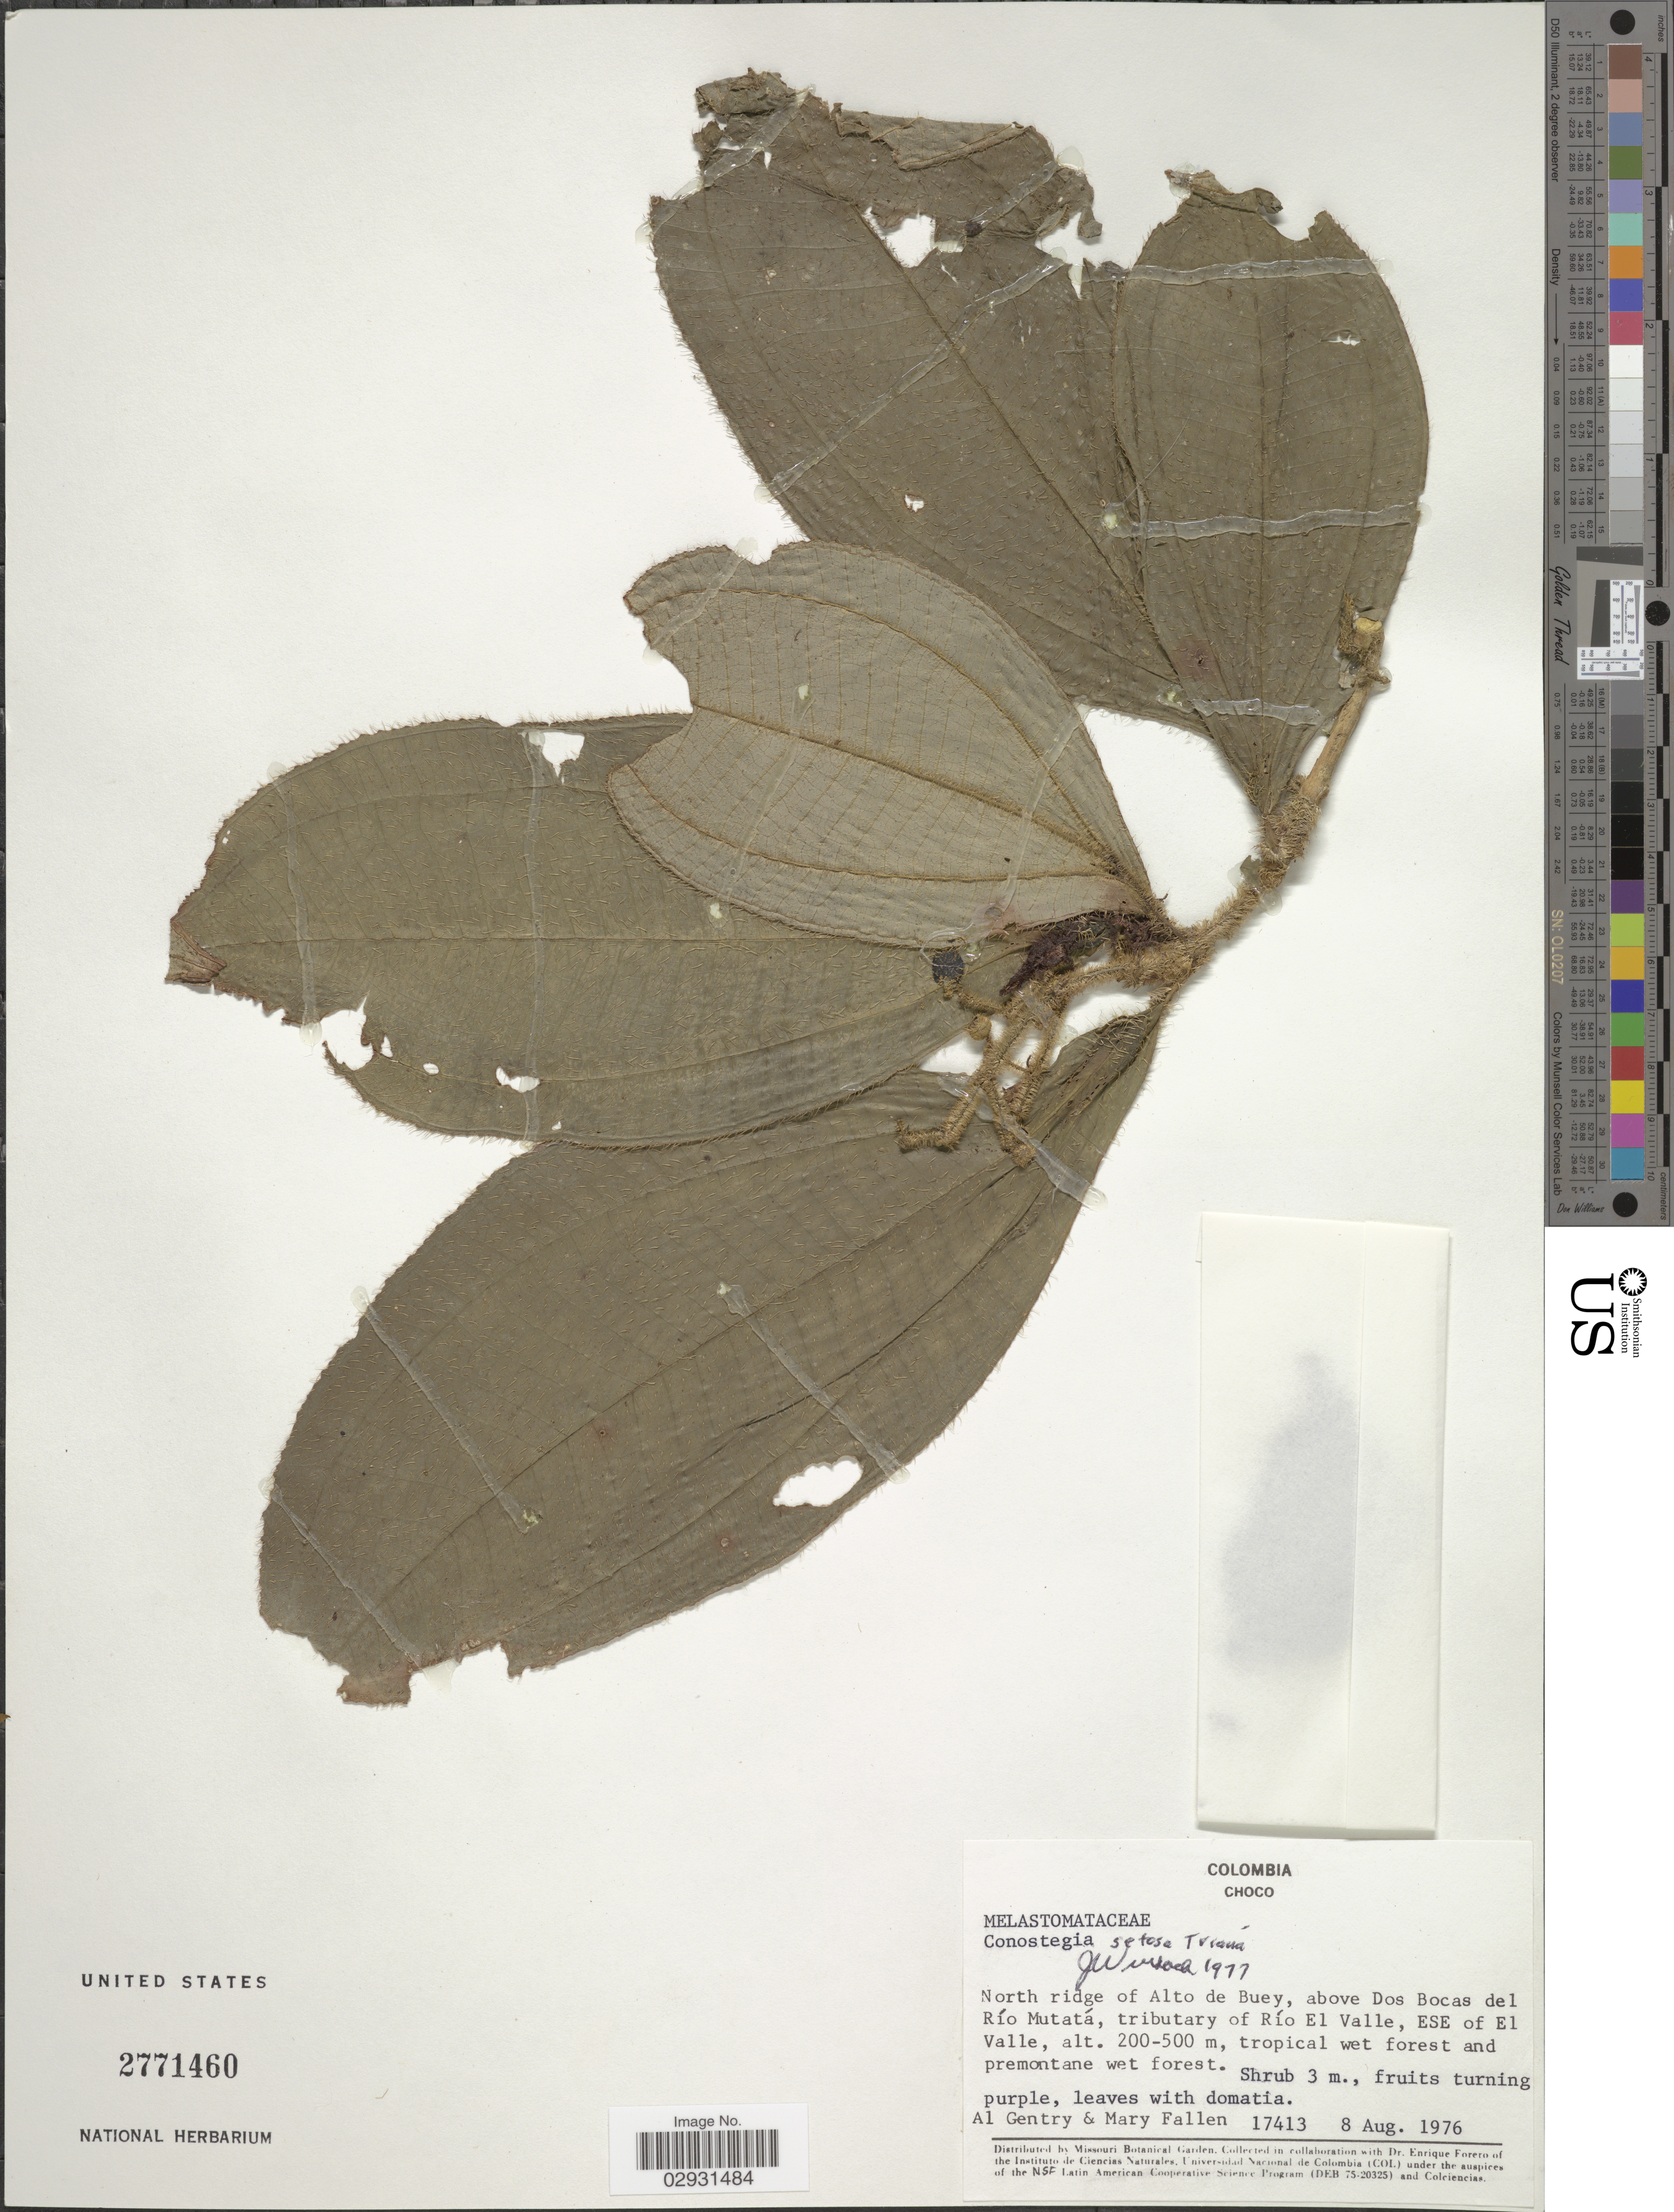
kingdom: Plantae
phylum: Tracheophyta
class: Magnoliopsida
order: Myrtales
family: Melastomataceae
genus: Conostegia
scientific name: Conostegia setosa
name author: Triana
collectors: A. H. Gentry & M. Fallen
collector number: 17413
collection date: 1976-08-08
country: Colombia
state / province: Chocó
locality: North ridge of Alto de Buey, above Dos Bocas del Río Mutatá, tributary of Río El Valle, ESE of El Valle.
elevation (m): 200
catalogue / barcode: US 2771460